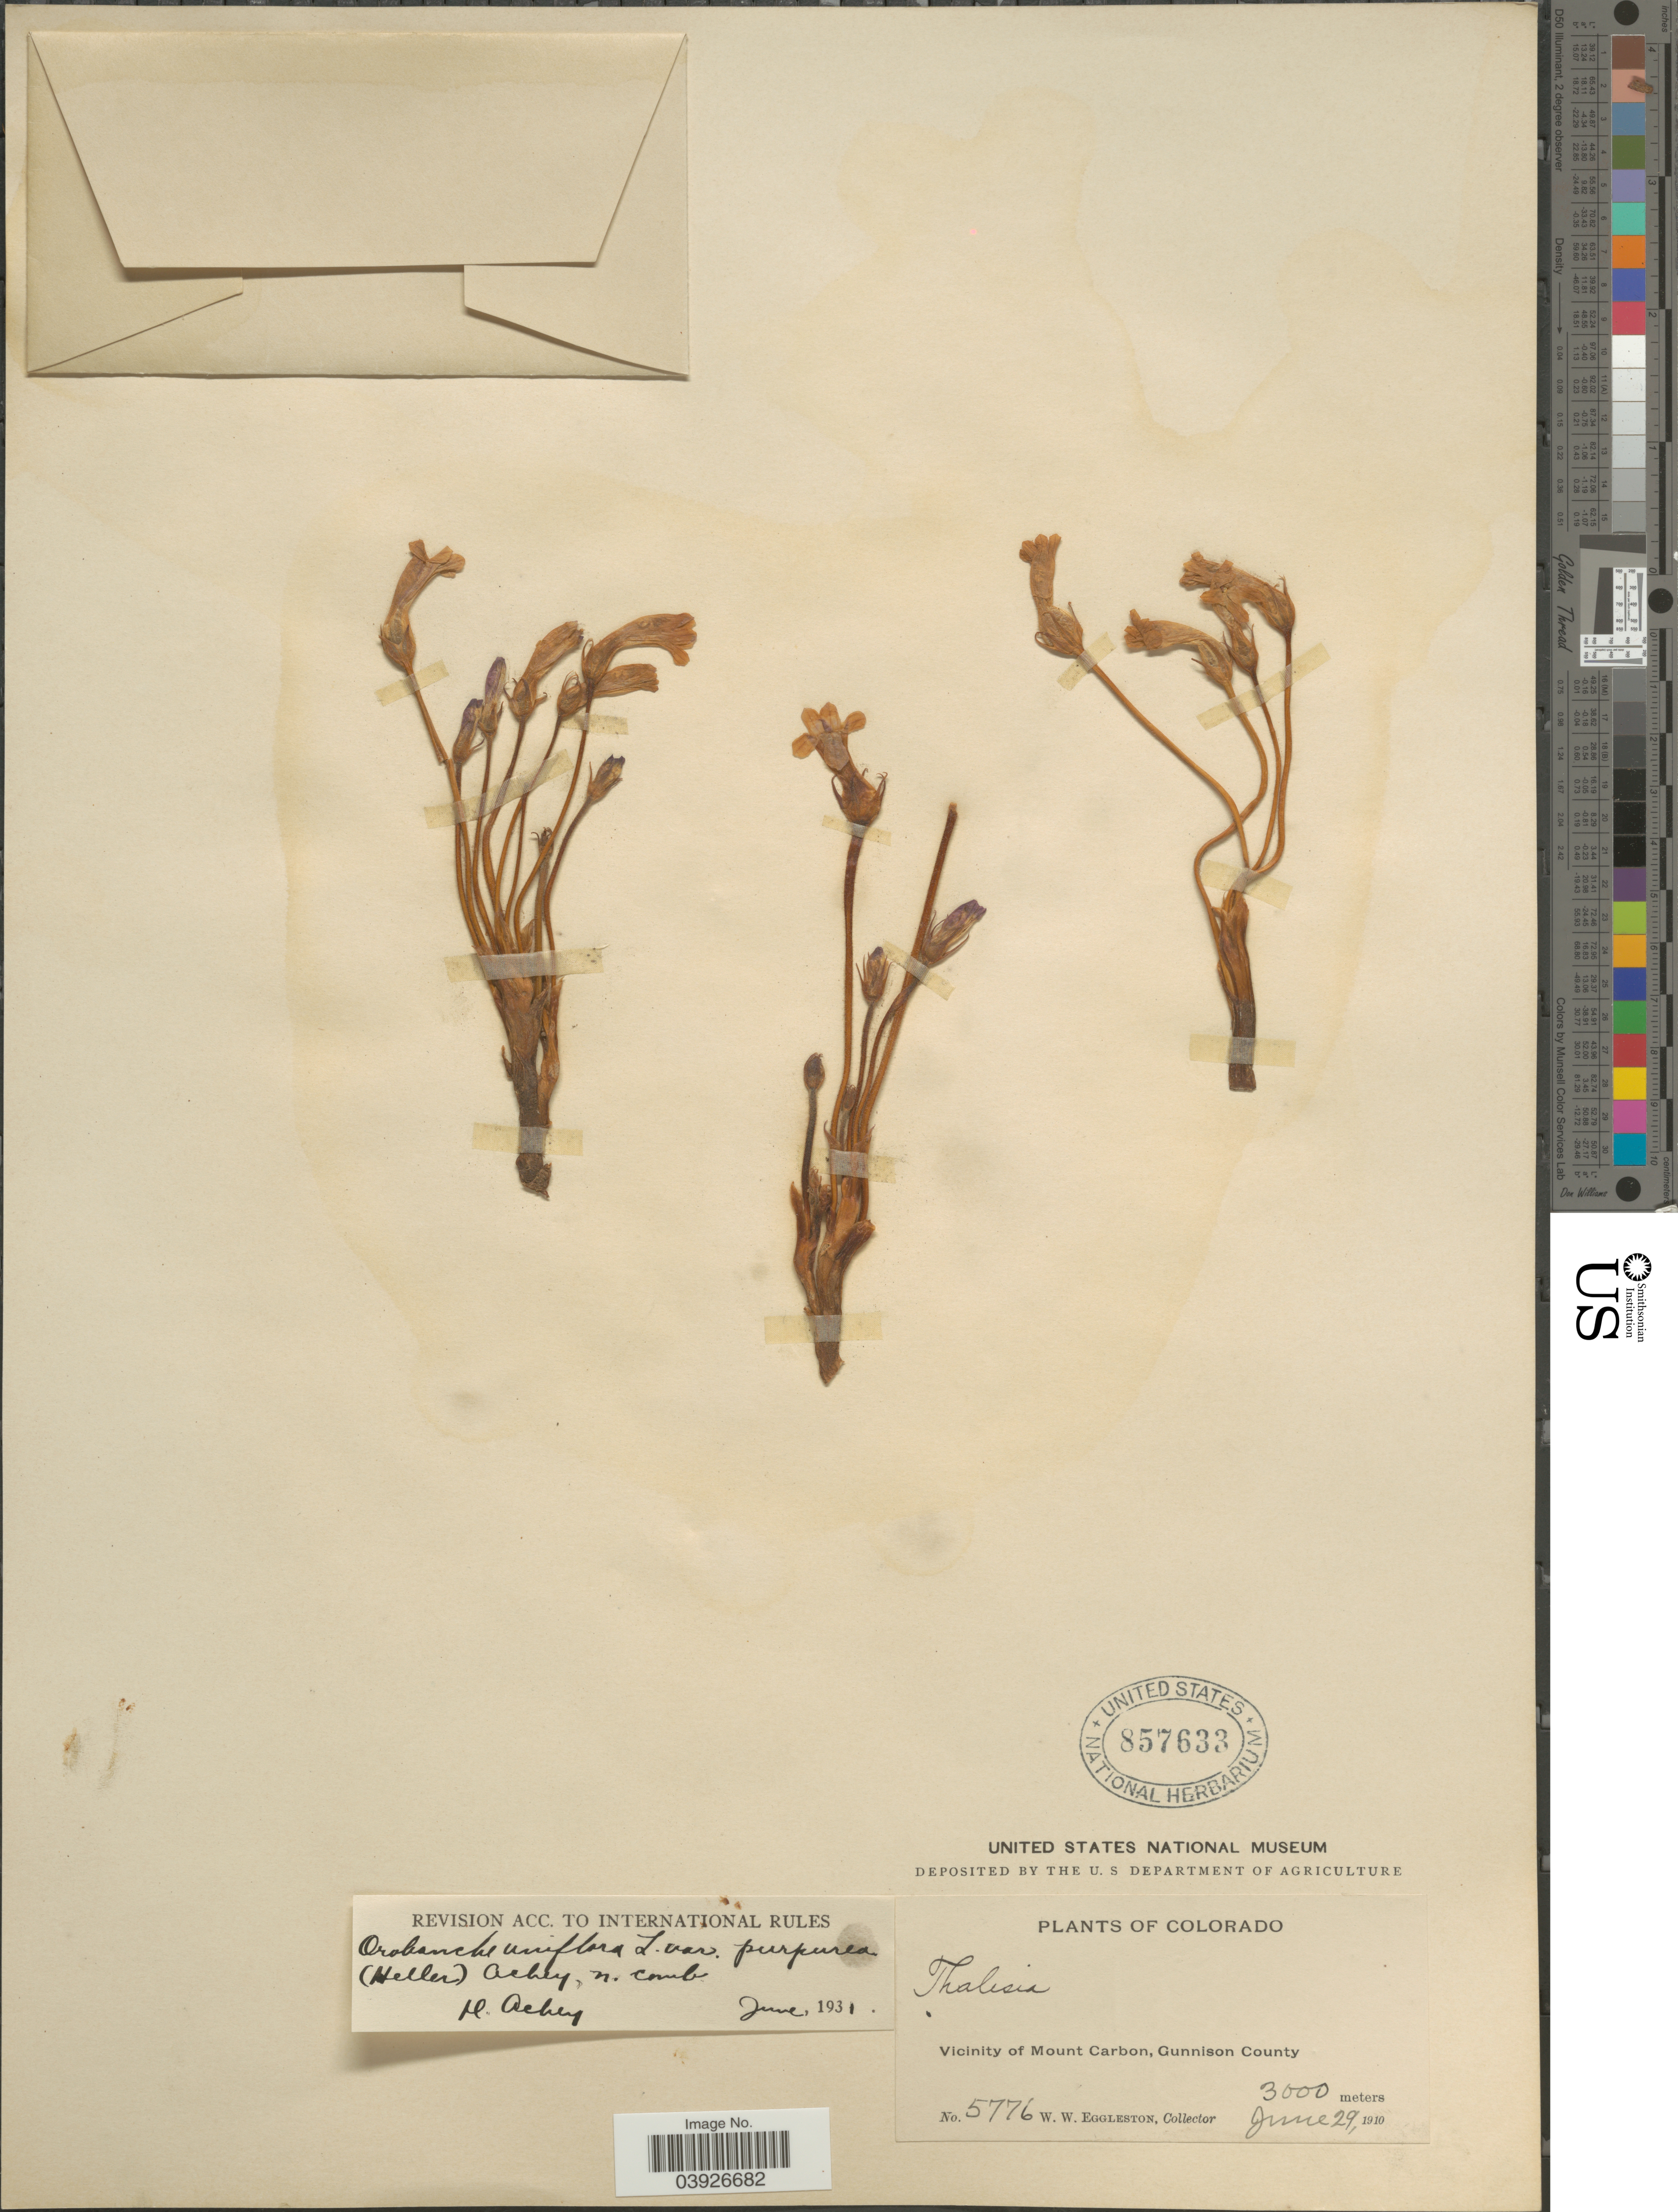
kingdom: Plantae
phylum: Tracheophyta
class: Magnoliopsida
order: Lamiales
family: Orobanchaceae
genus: Aphyllon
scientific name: Aphyllon purpureum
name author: (A. Heller) Holub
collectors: W. W. Eggleston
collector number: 5776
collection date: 1910-06-29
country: United States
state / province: Colorado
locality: Vicinity of Mount Carbon, Gunnison County.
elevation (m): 3000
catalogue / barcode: US 857633